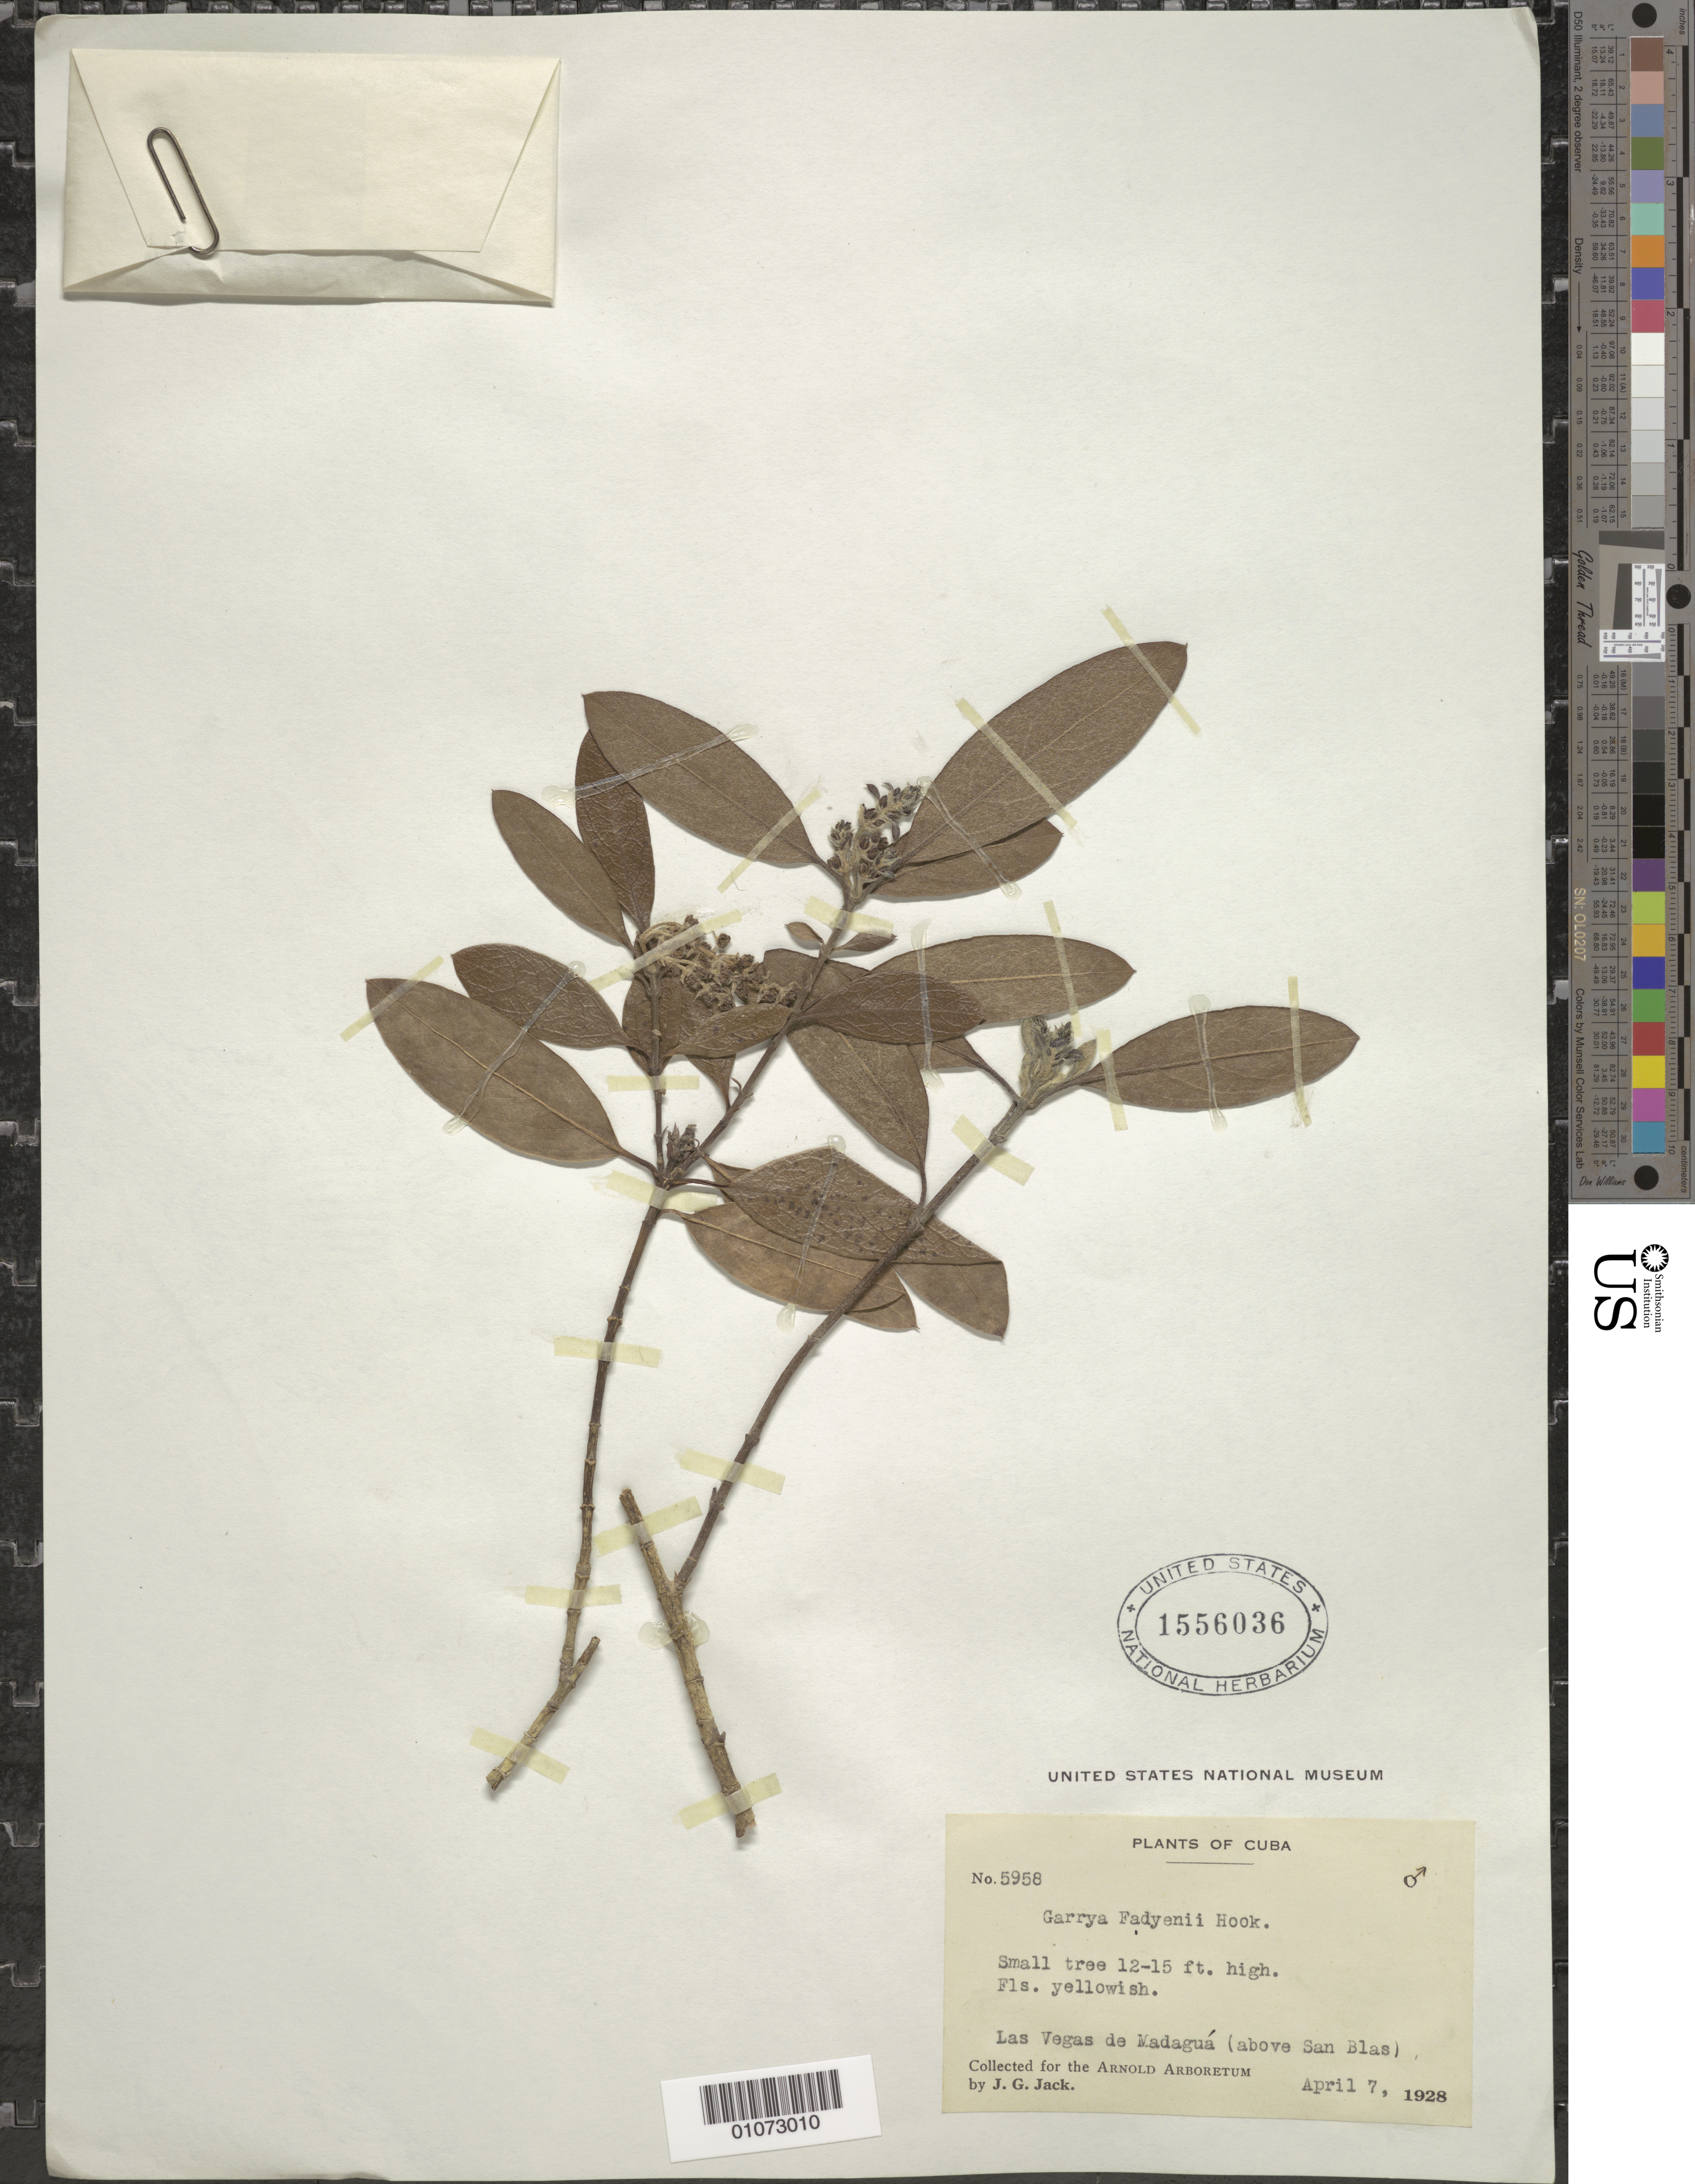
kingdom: Plantae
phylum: Tracheophyta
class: Magnoliopsida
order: Garryales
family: Garryaceae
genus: Garrya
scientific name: Garrya fadyenii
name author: Hook.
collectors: J. G. Jack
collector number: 5958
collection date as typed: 07 Apr 1928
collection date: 1928-04-07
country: Cuba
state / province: Holguín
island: Cuba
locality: Las Vegas de Madagua (above San Blas)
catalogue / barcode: US 1556036